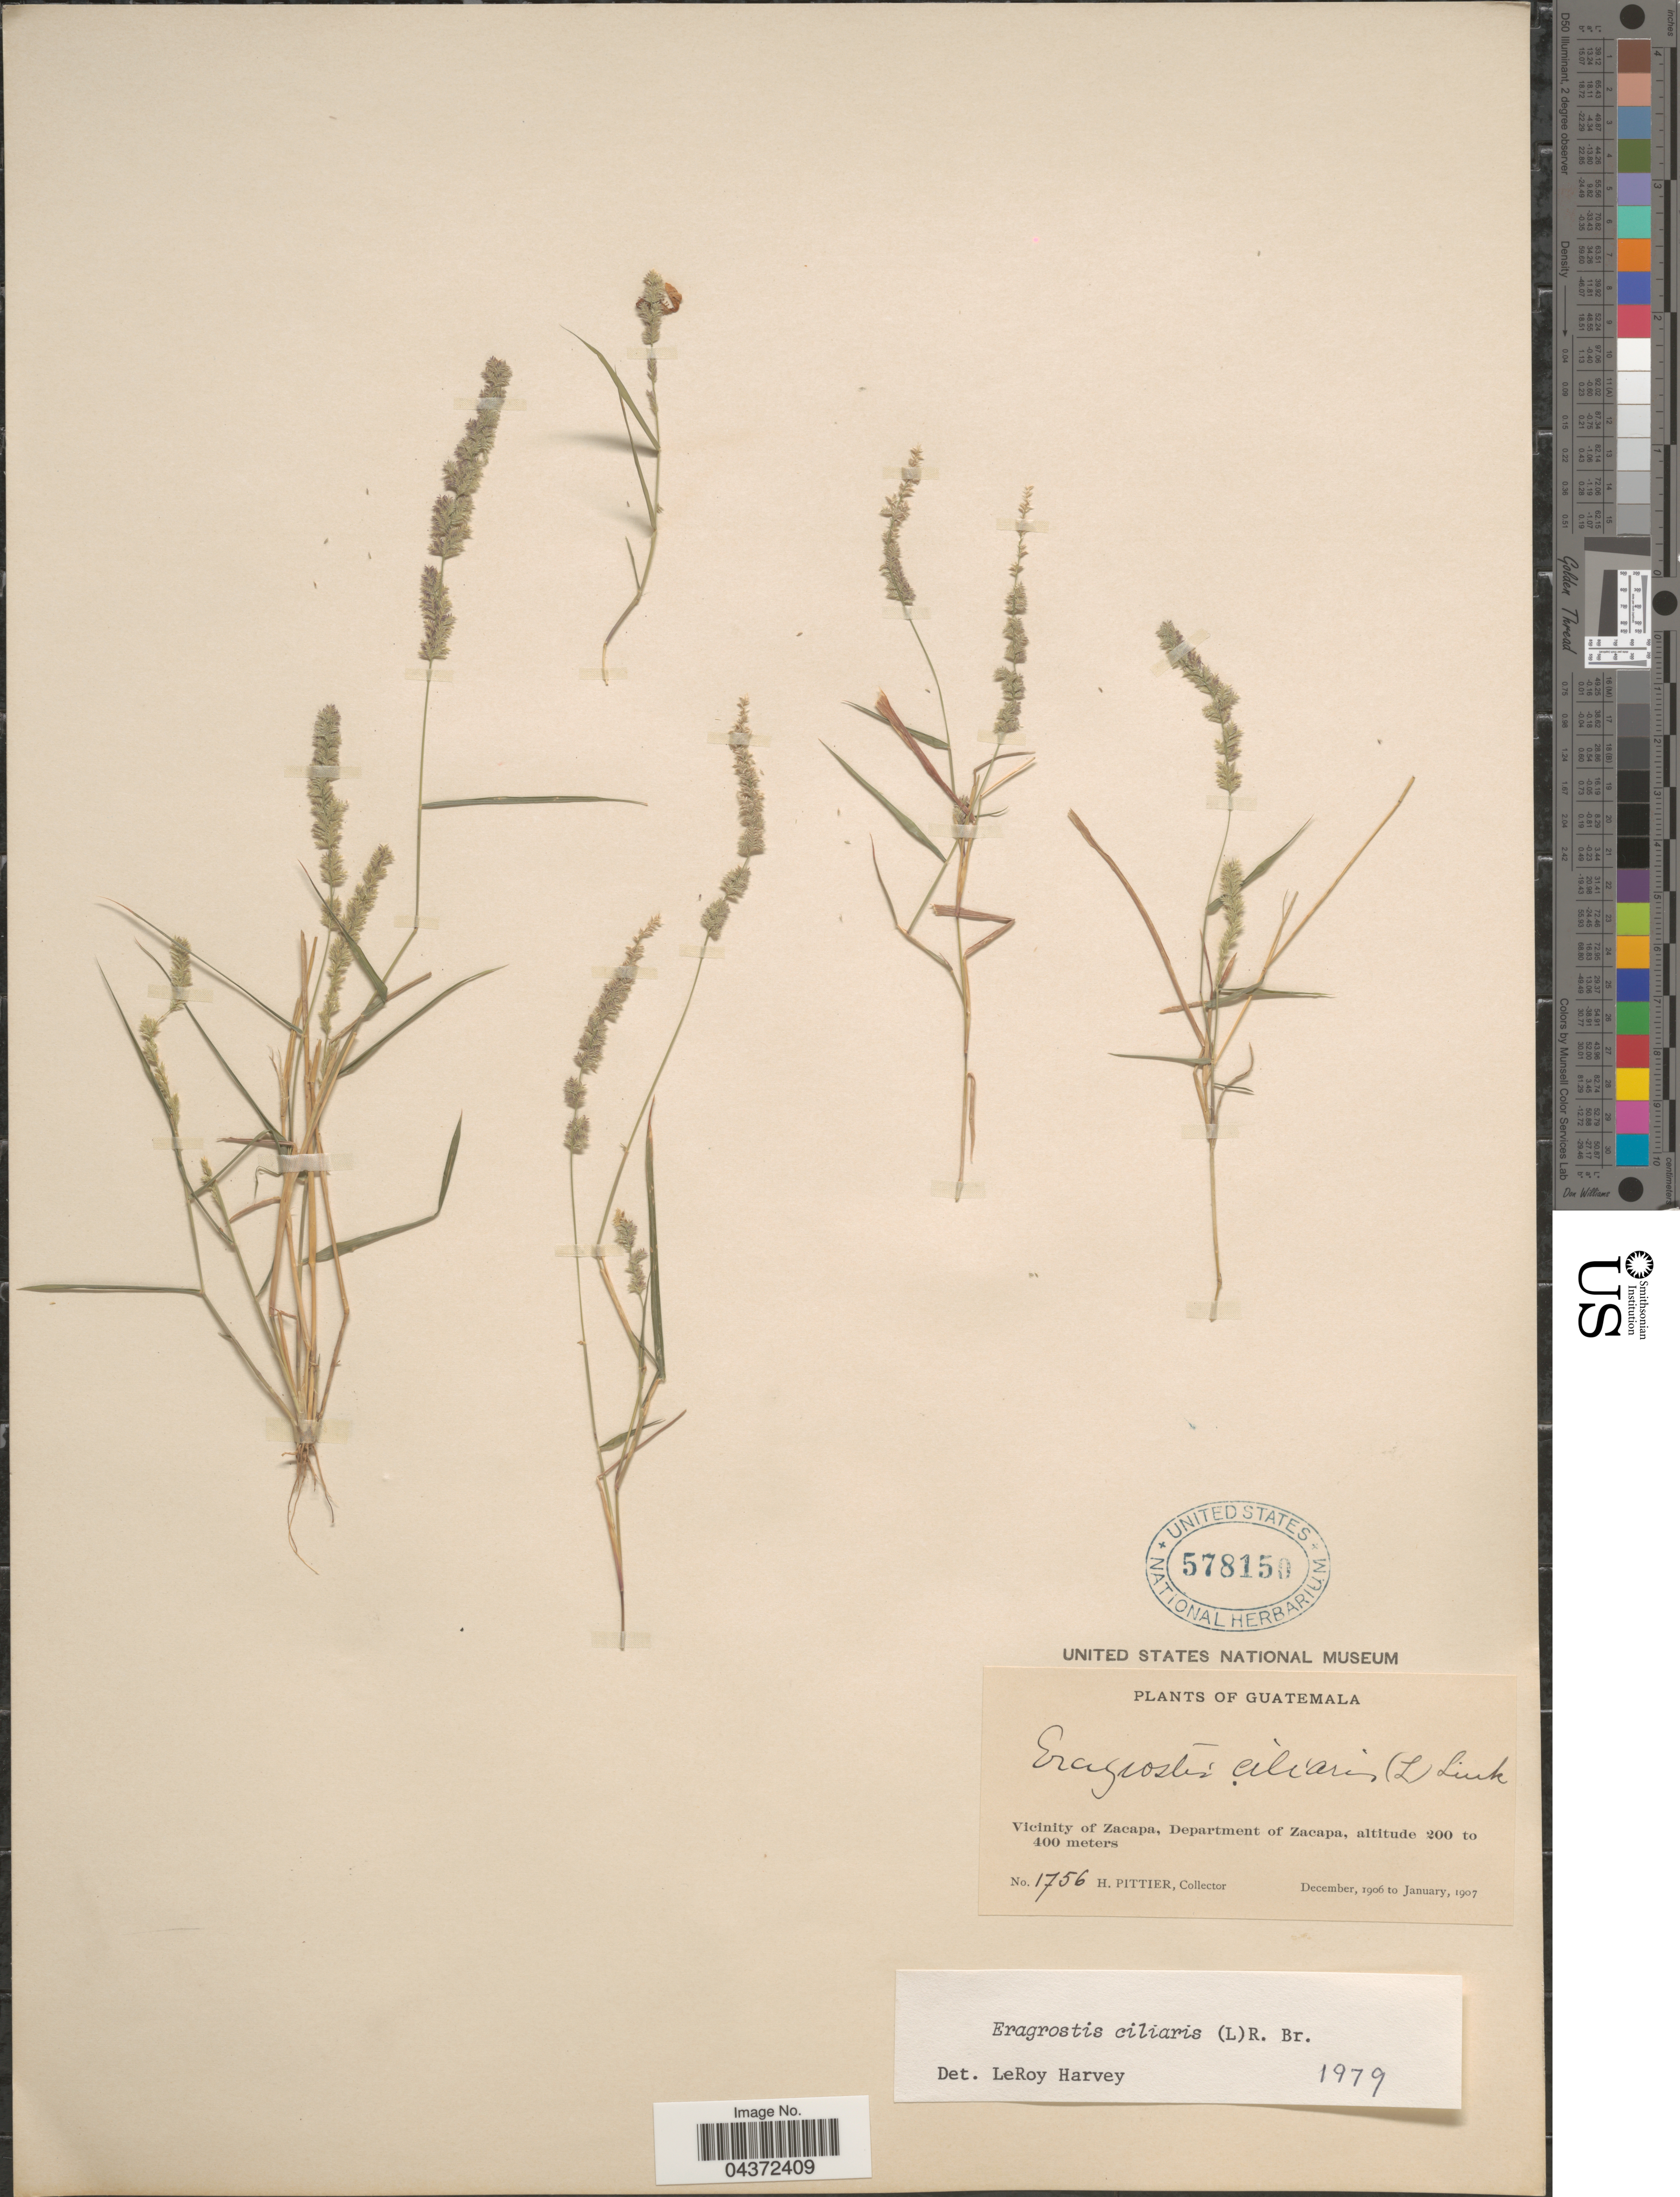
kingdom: Plantae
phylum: Tracheophyta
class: Liliopsida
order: Poales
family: Poaceae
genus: Eragrostis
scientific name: Eragrostis ciliaris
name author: (L.) R. Br.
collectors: H. F. Pittier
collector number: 1756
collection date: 1906-12/1907-01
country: Guatemala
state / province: Zacapa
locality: Vicinity of Zacapa, Department of Zacapa.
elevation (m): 200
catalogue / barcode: US 578150